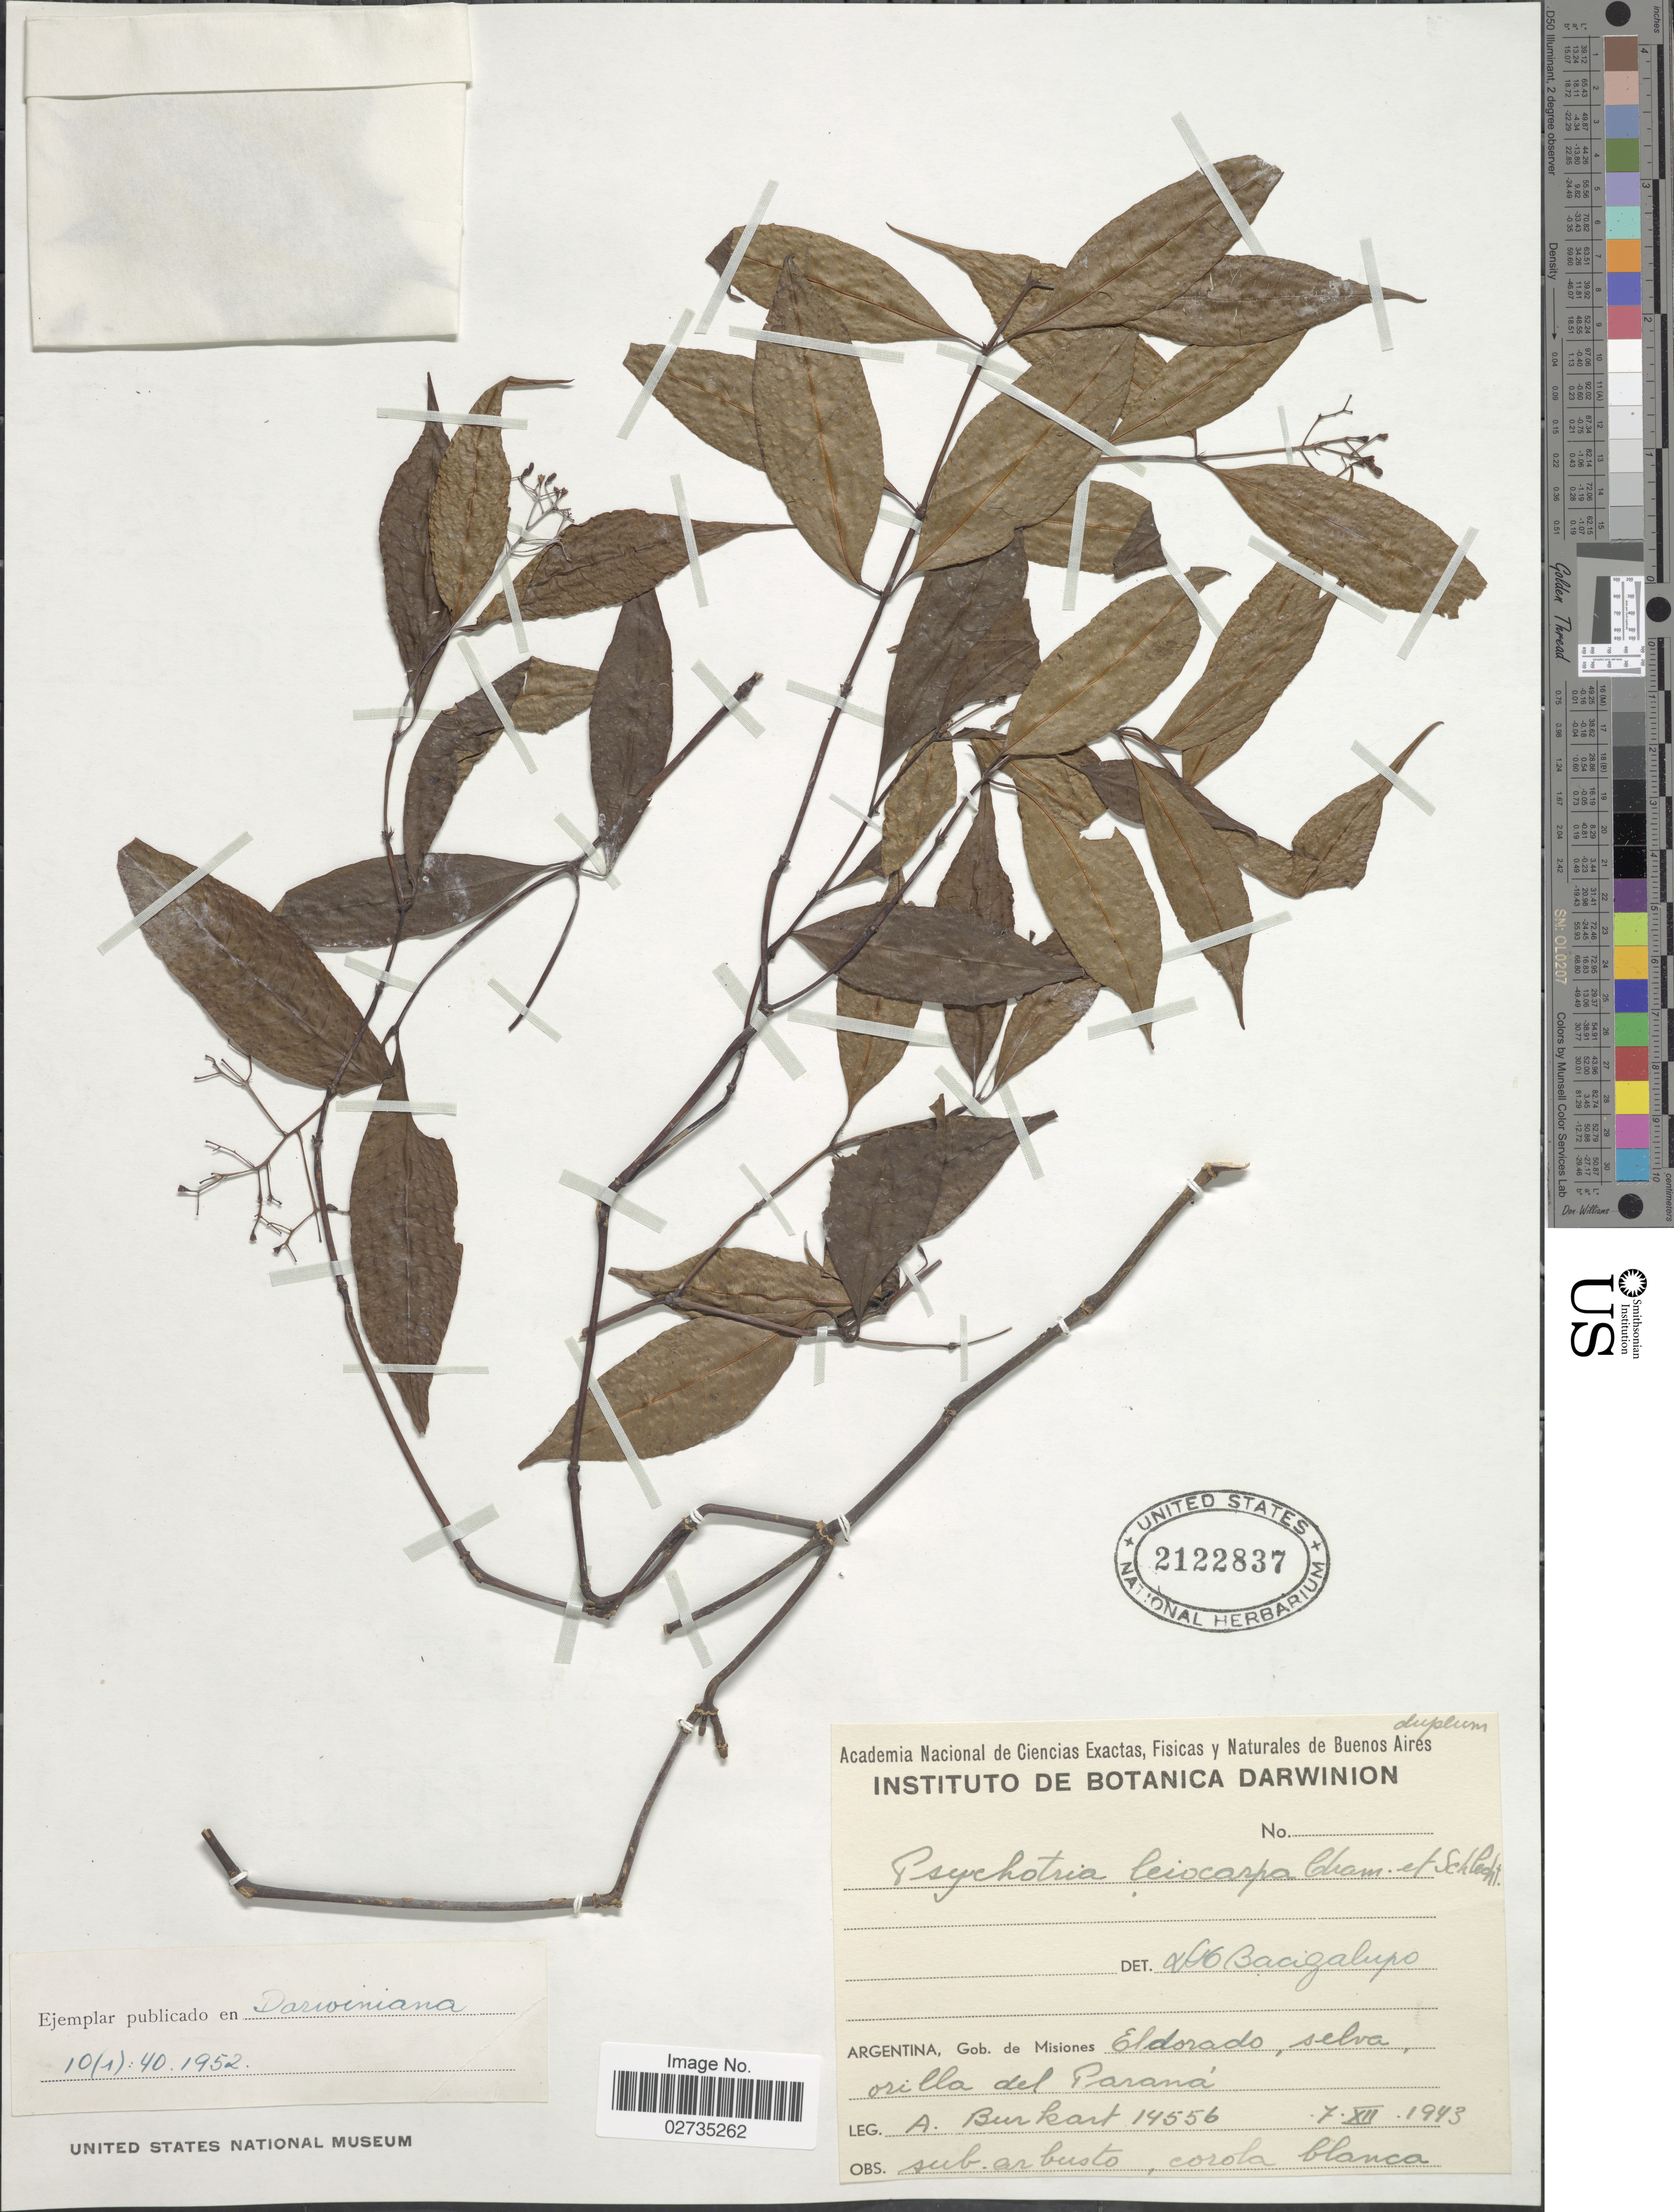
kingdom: Plantae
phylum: Tracheophyta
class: Magnoliopsida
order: Gentianales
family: Rubiaceae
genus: Psychotria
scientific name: Psychotria leiocarpa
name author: Cham. & Schltdl.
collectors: A. E. Burkart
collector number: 14556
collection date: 1943-12-07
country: Argentina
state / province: Misiones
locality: Gob. de Misiones Eldorado, selva orilla del Parana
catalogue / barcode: US 2122837